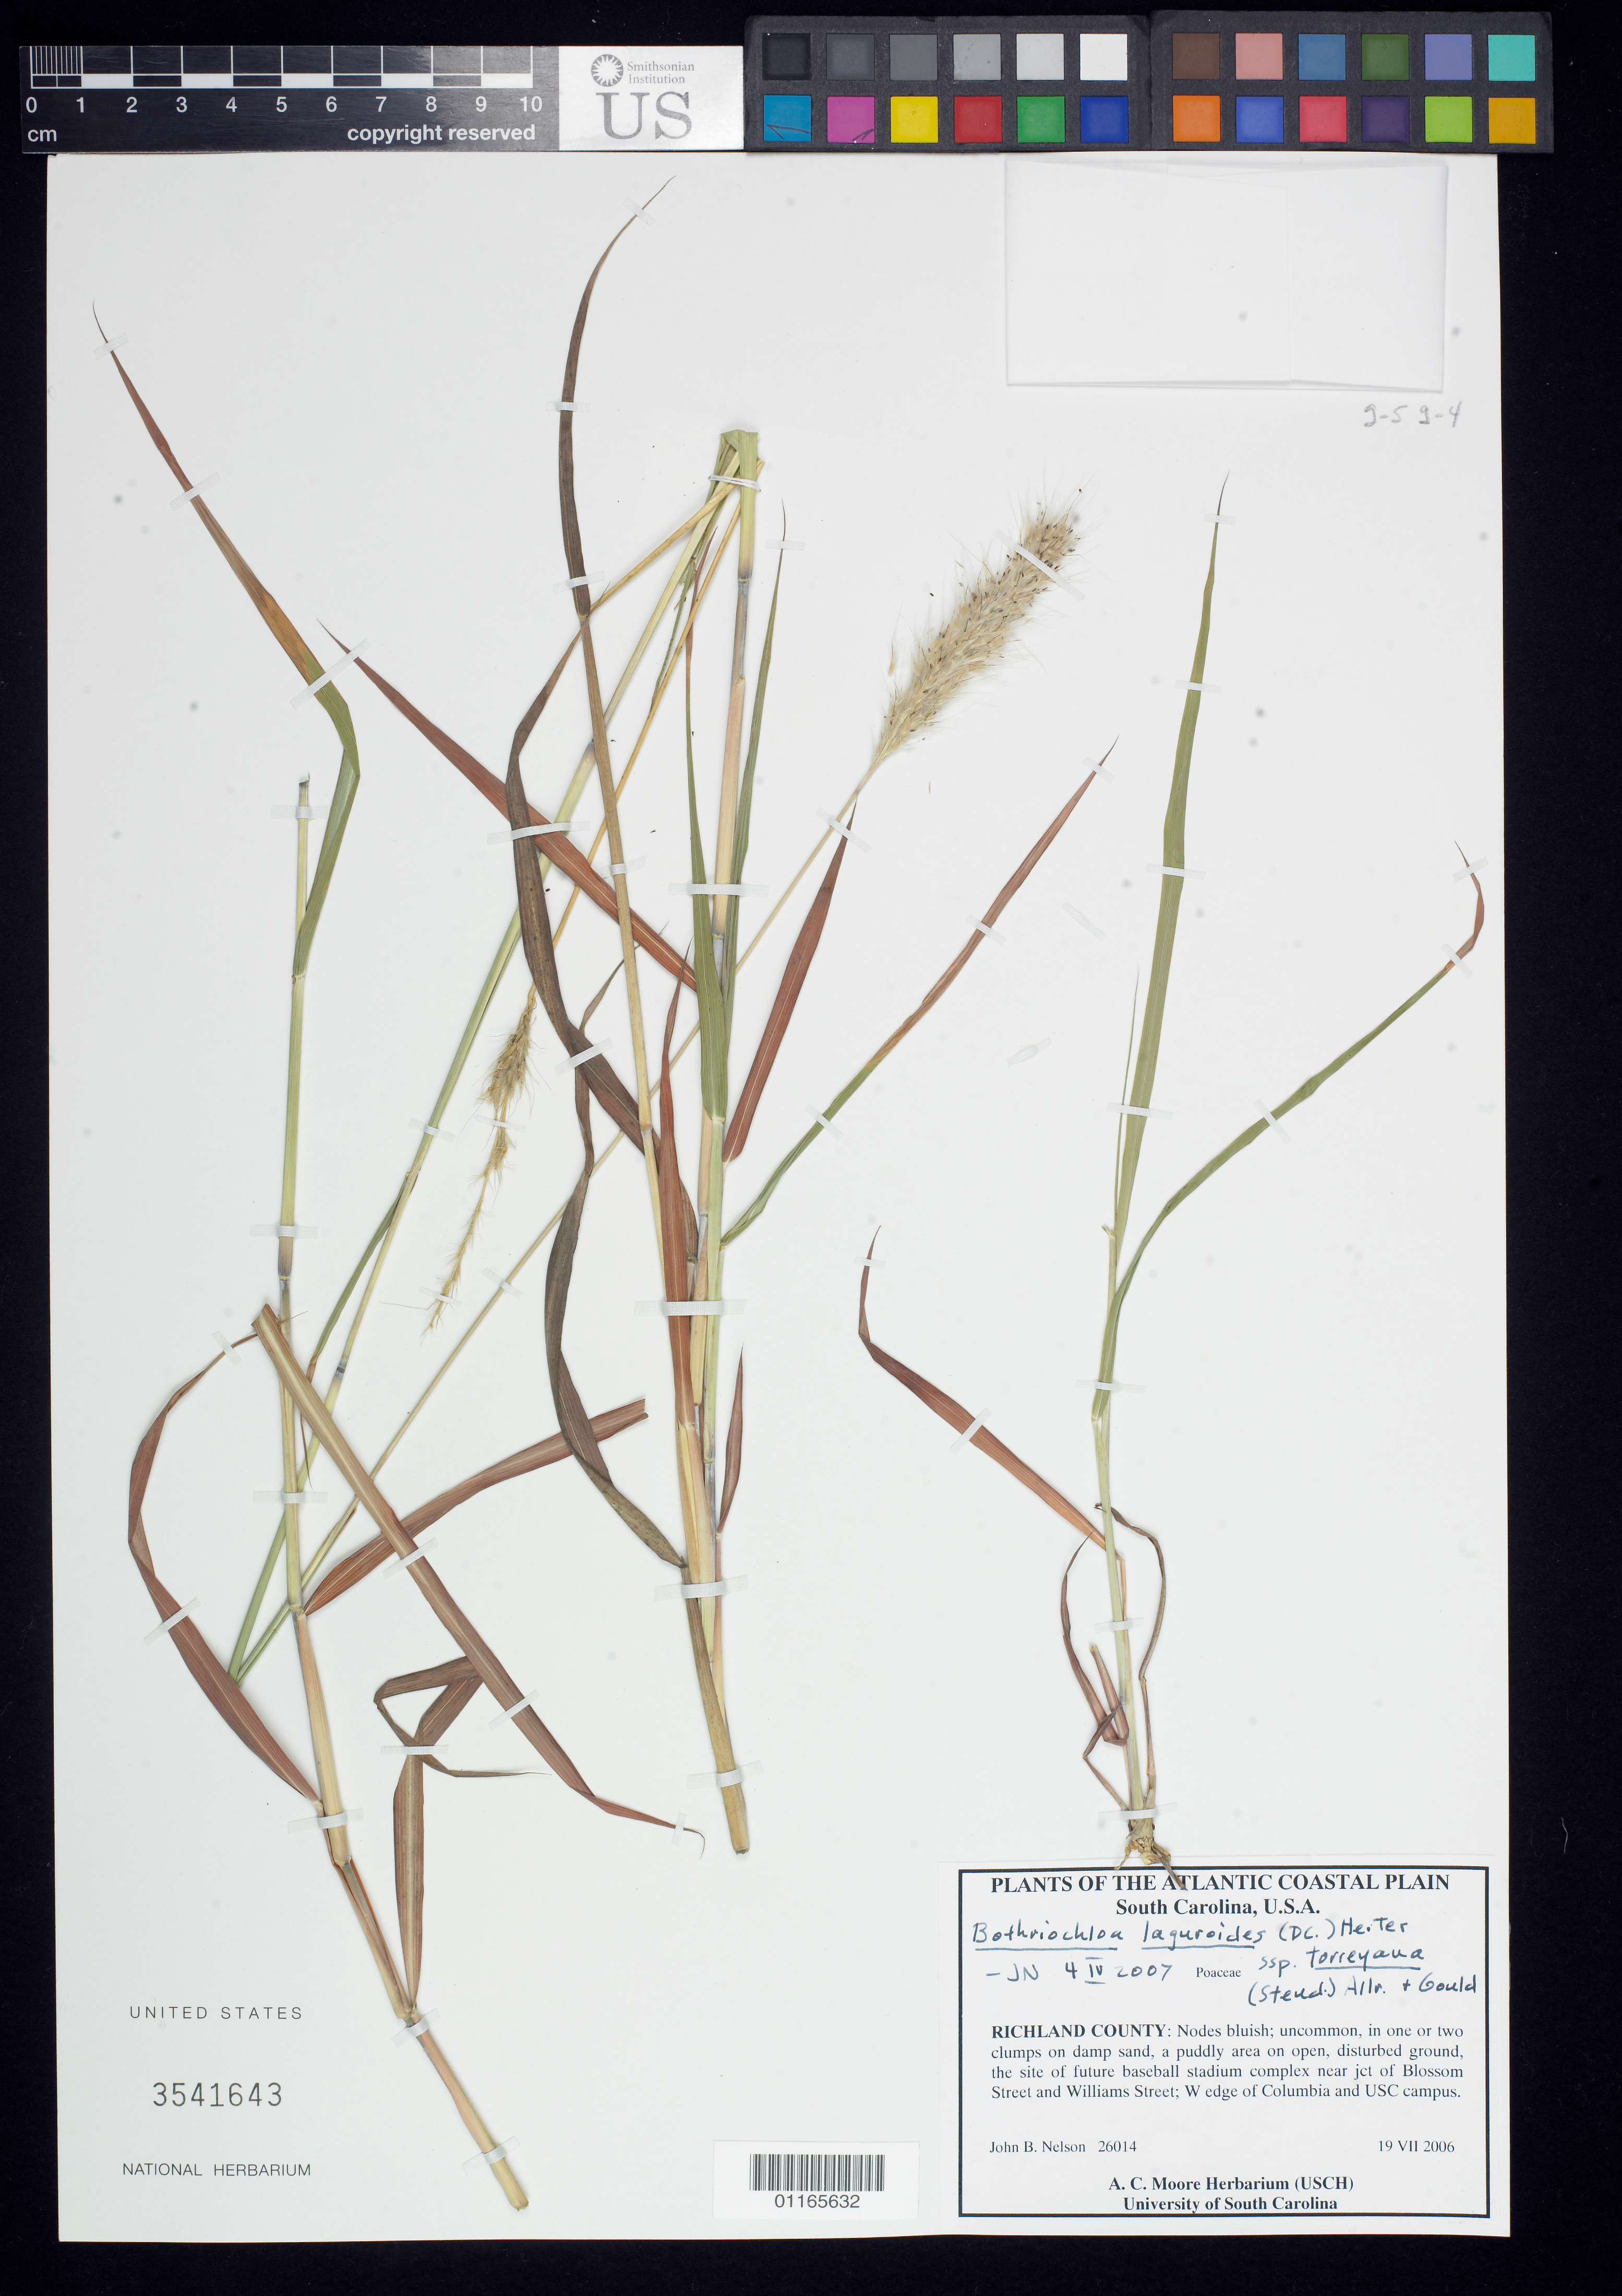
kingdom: Plantae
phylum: Tracheophyta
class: Liliopsida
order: Poales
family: Poaceae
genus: Bothriochloa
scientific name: Bothriochloa laguroides subsp. torreyana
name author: (Steud.) Allred & Gould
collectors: J. Nelson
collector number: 26014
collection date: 2006-07-19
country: United States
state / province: South Carolina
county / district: Richland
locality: Near jct of Blossom Street and Williams Street; W edge of Columbia and USC campus.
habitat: uncommon, in one or two clumps on damp sand, a puddly area on open, disturbed ground, the site of of future baseball stadium complex.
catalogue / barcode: US 3541643